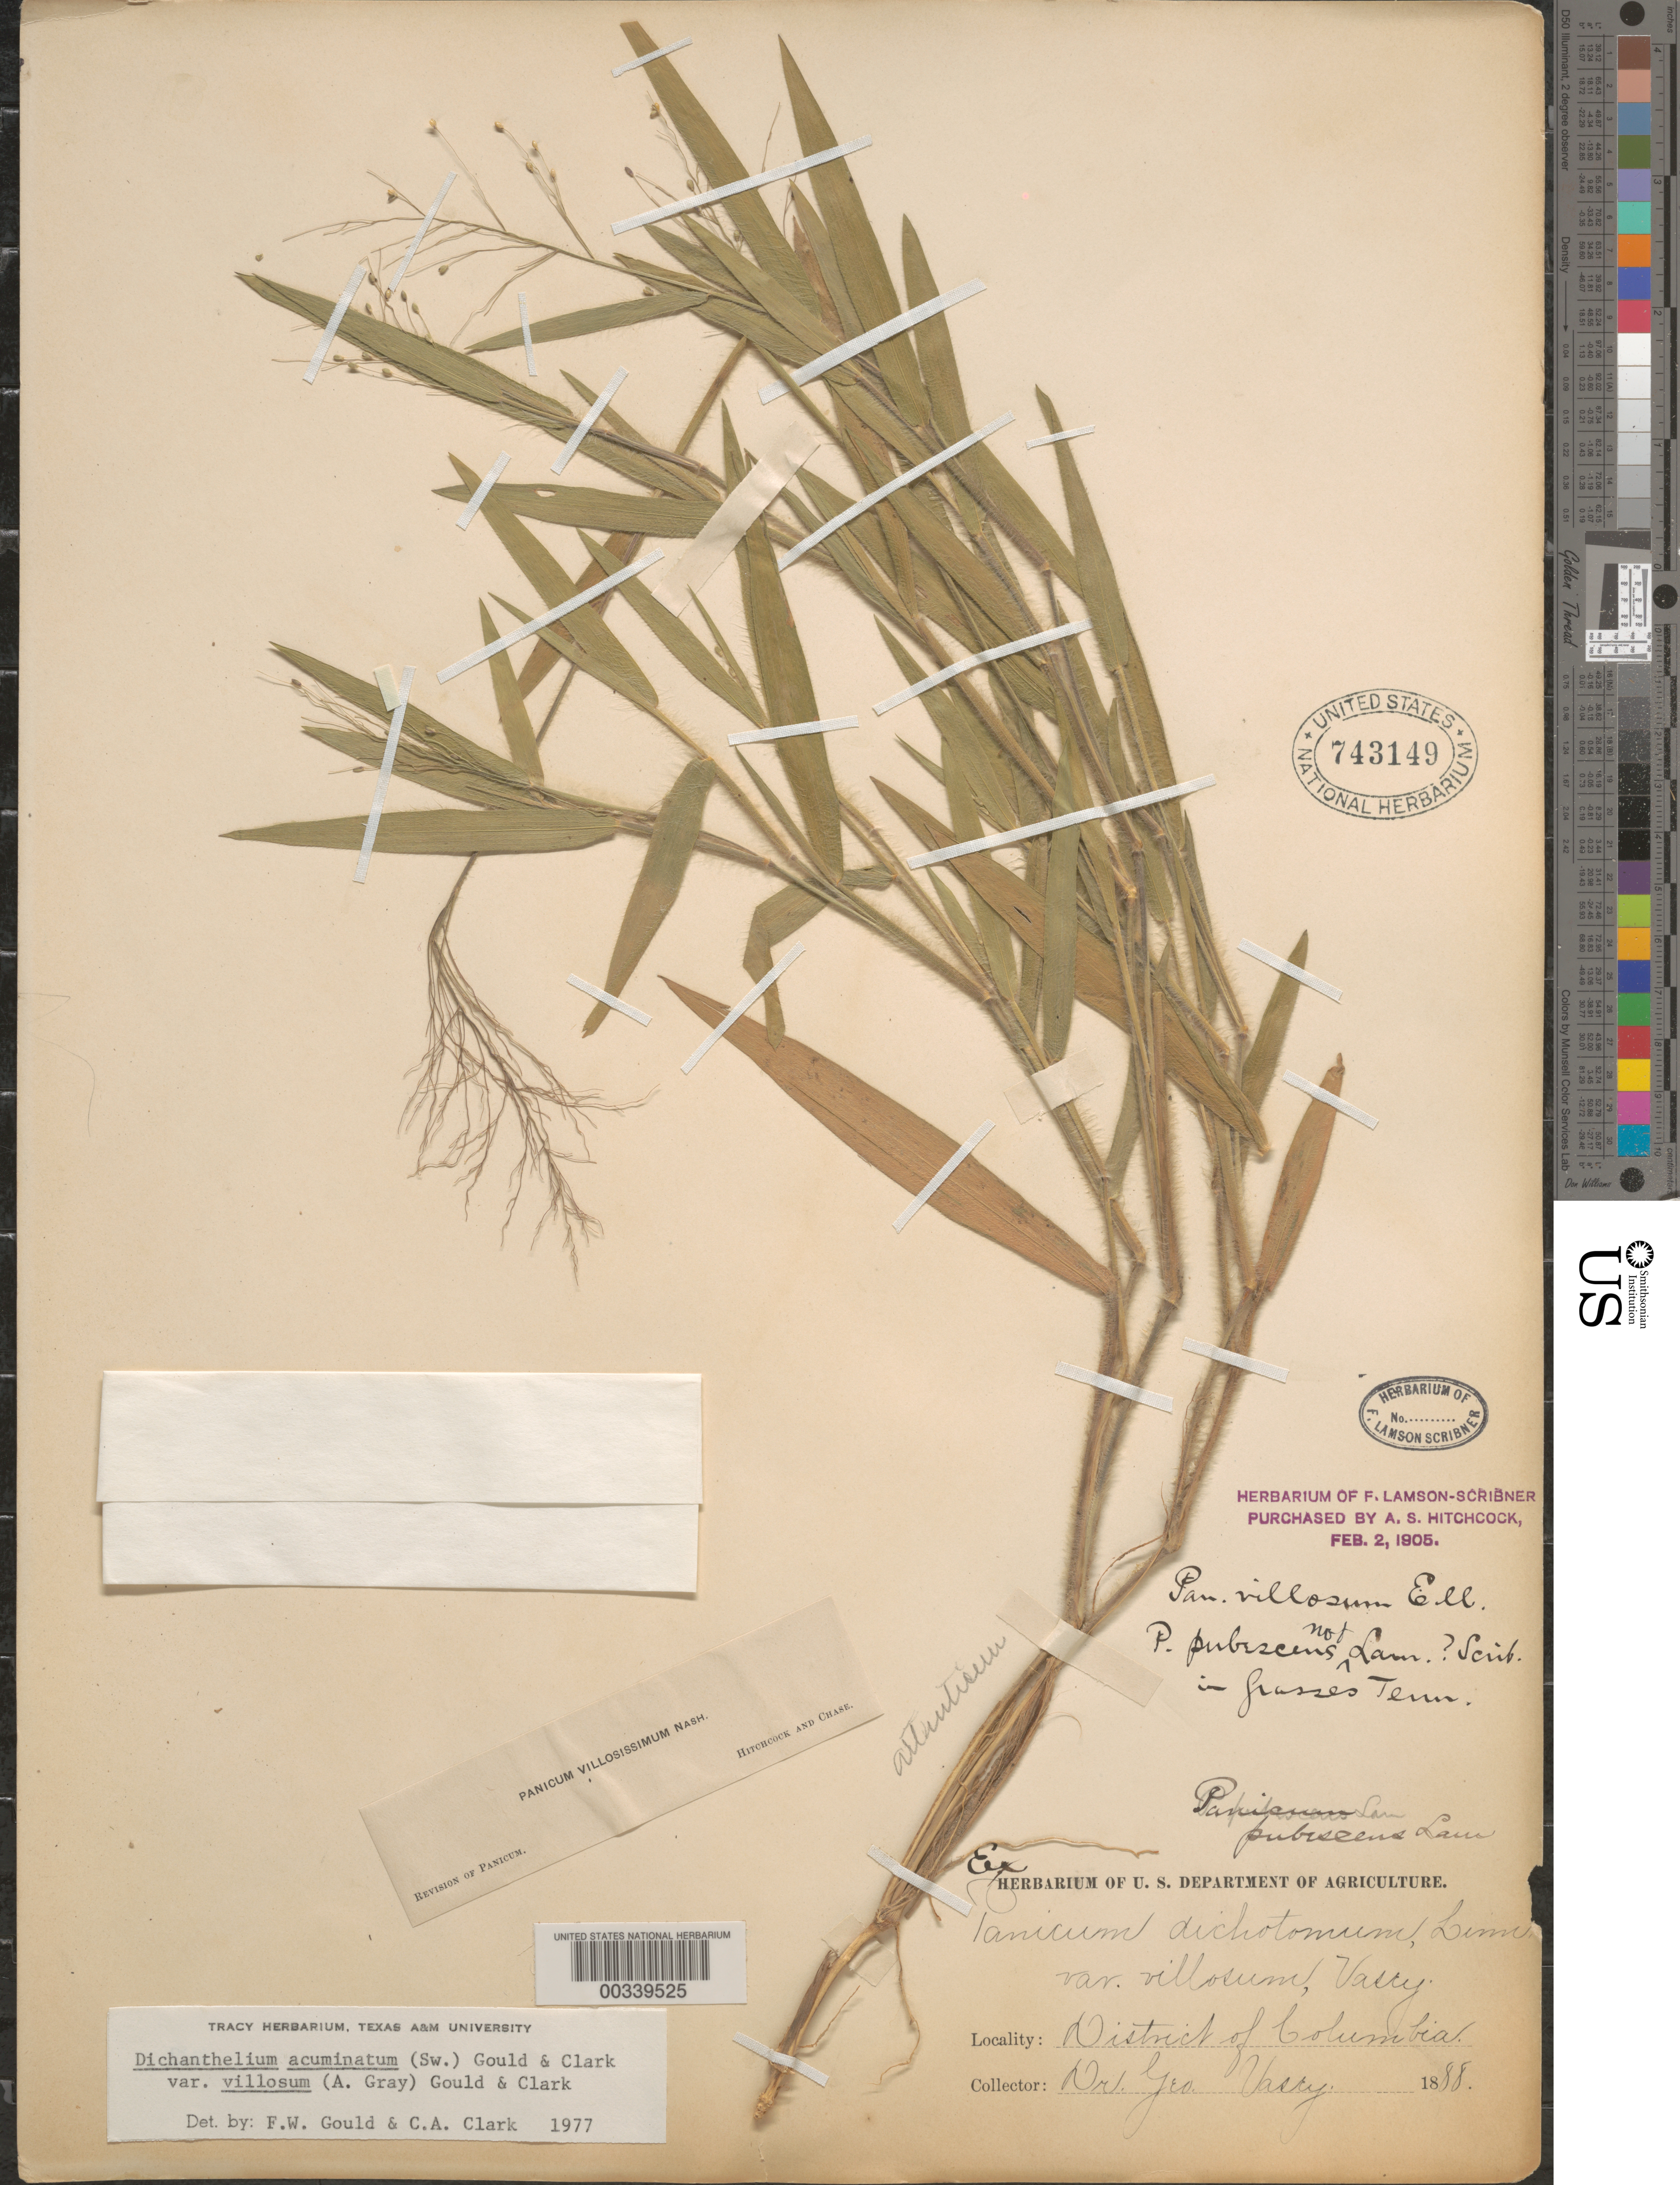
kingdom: Plantae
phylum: Tracheophyta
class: Liliopsida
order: Poales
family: Poaceae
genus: Dichanthelium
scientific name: Dichanthelium ovale subsp. villosissimum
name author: (Nash) Freckmann & Lelong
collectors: G. R. Vasey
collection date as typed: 1888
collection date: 1888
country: United States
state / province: District of Columbia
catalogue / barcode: US 743149